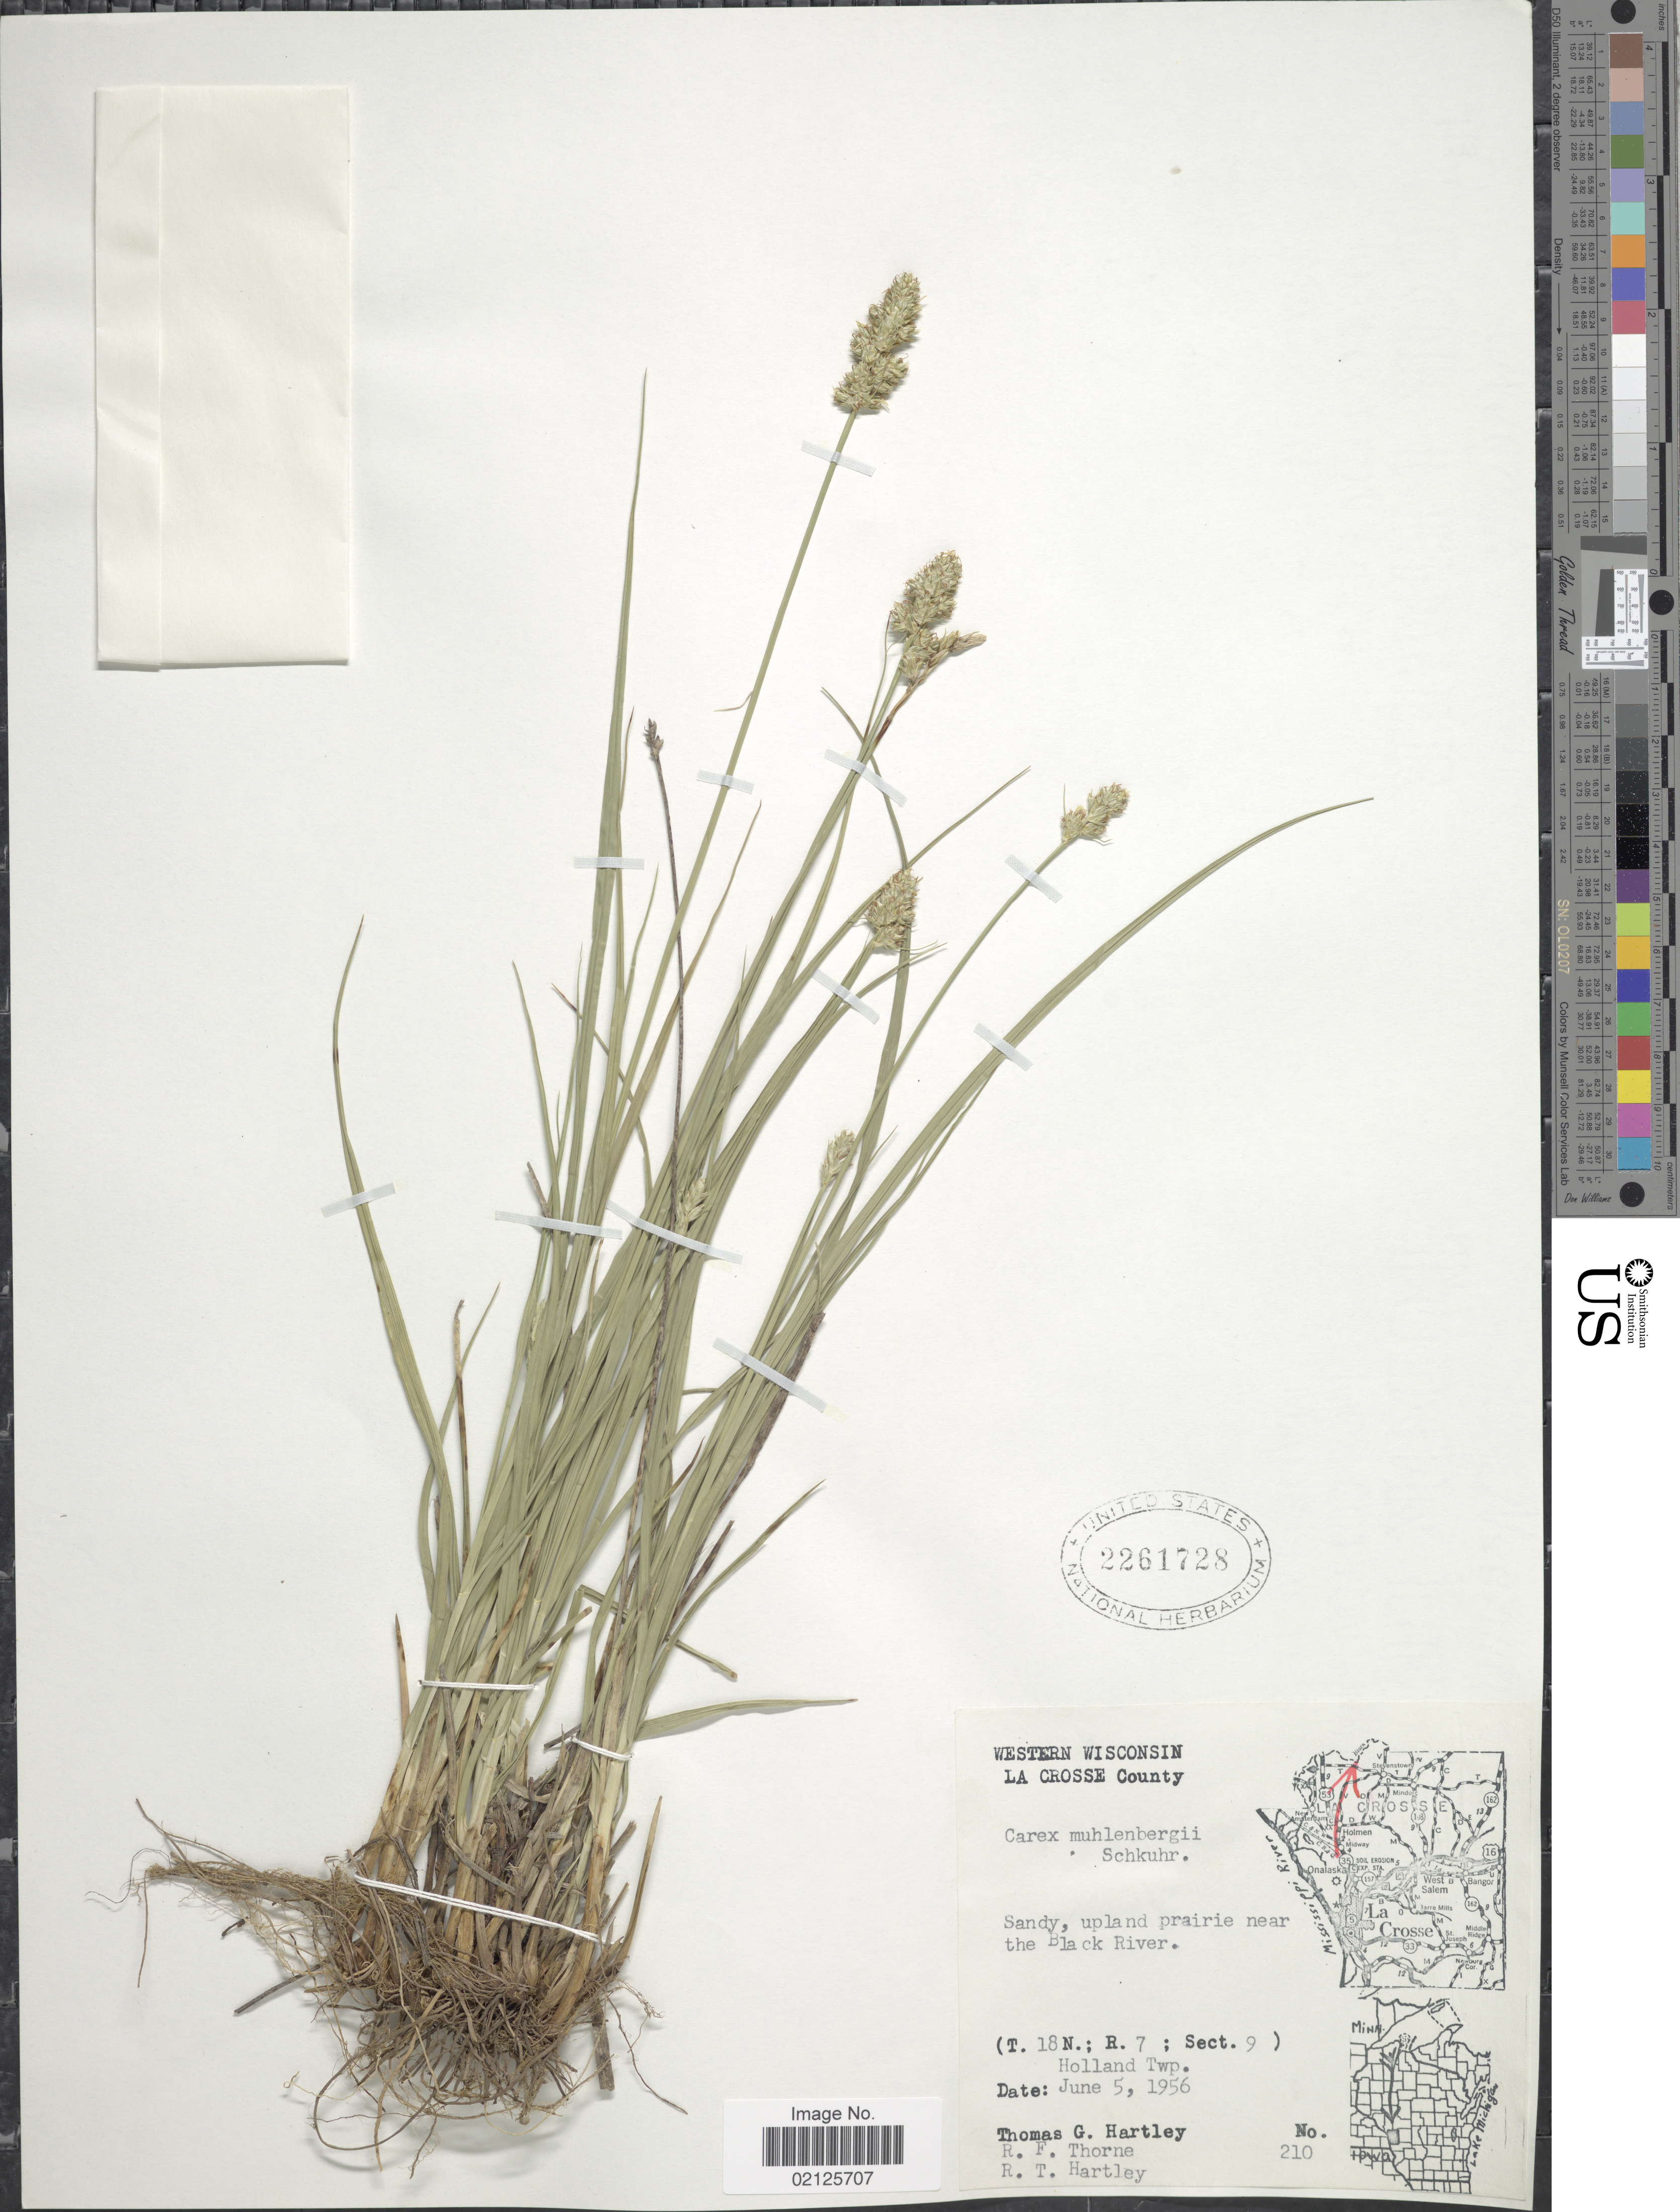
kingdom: Plantae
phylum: Tracheophyta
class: Liliopsida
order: Poales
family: Cyperaceae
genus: Carex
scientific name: Carex muehlenbergii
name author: Willd.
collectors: T. G. Hartley, R. F. Thorne & R. T. Hartley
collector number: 210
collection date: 1956-06-05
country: United States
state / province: Wisconsin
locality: Western Wisconsin, La Crosse County, Sandy, upland prairie near the Black River (T. 18N.; R.7 ; Sect. 9) Holland Twp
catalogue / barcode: US 2261728